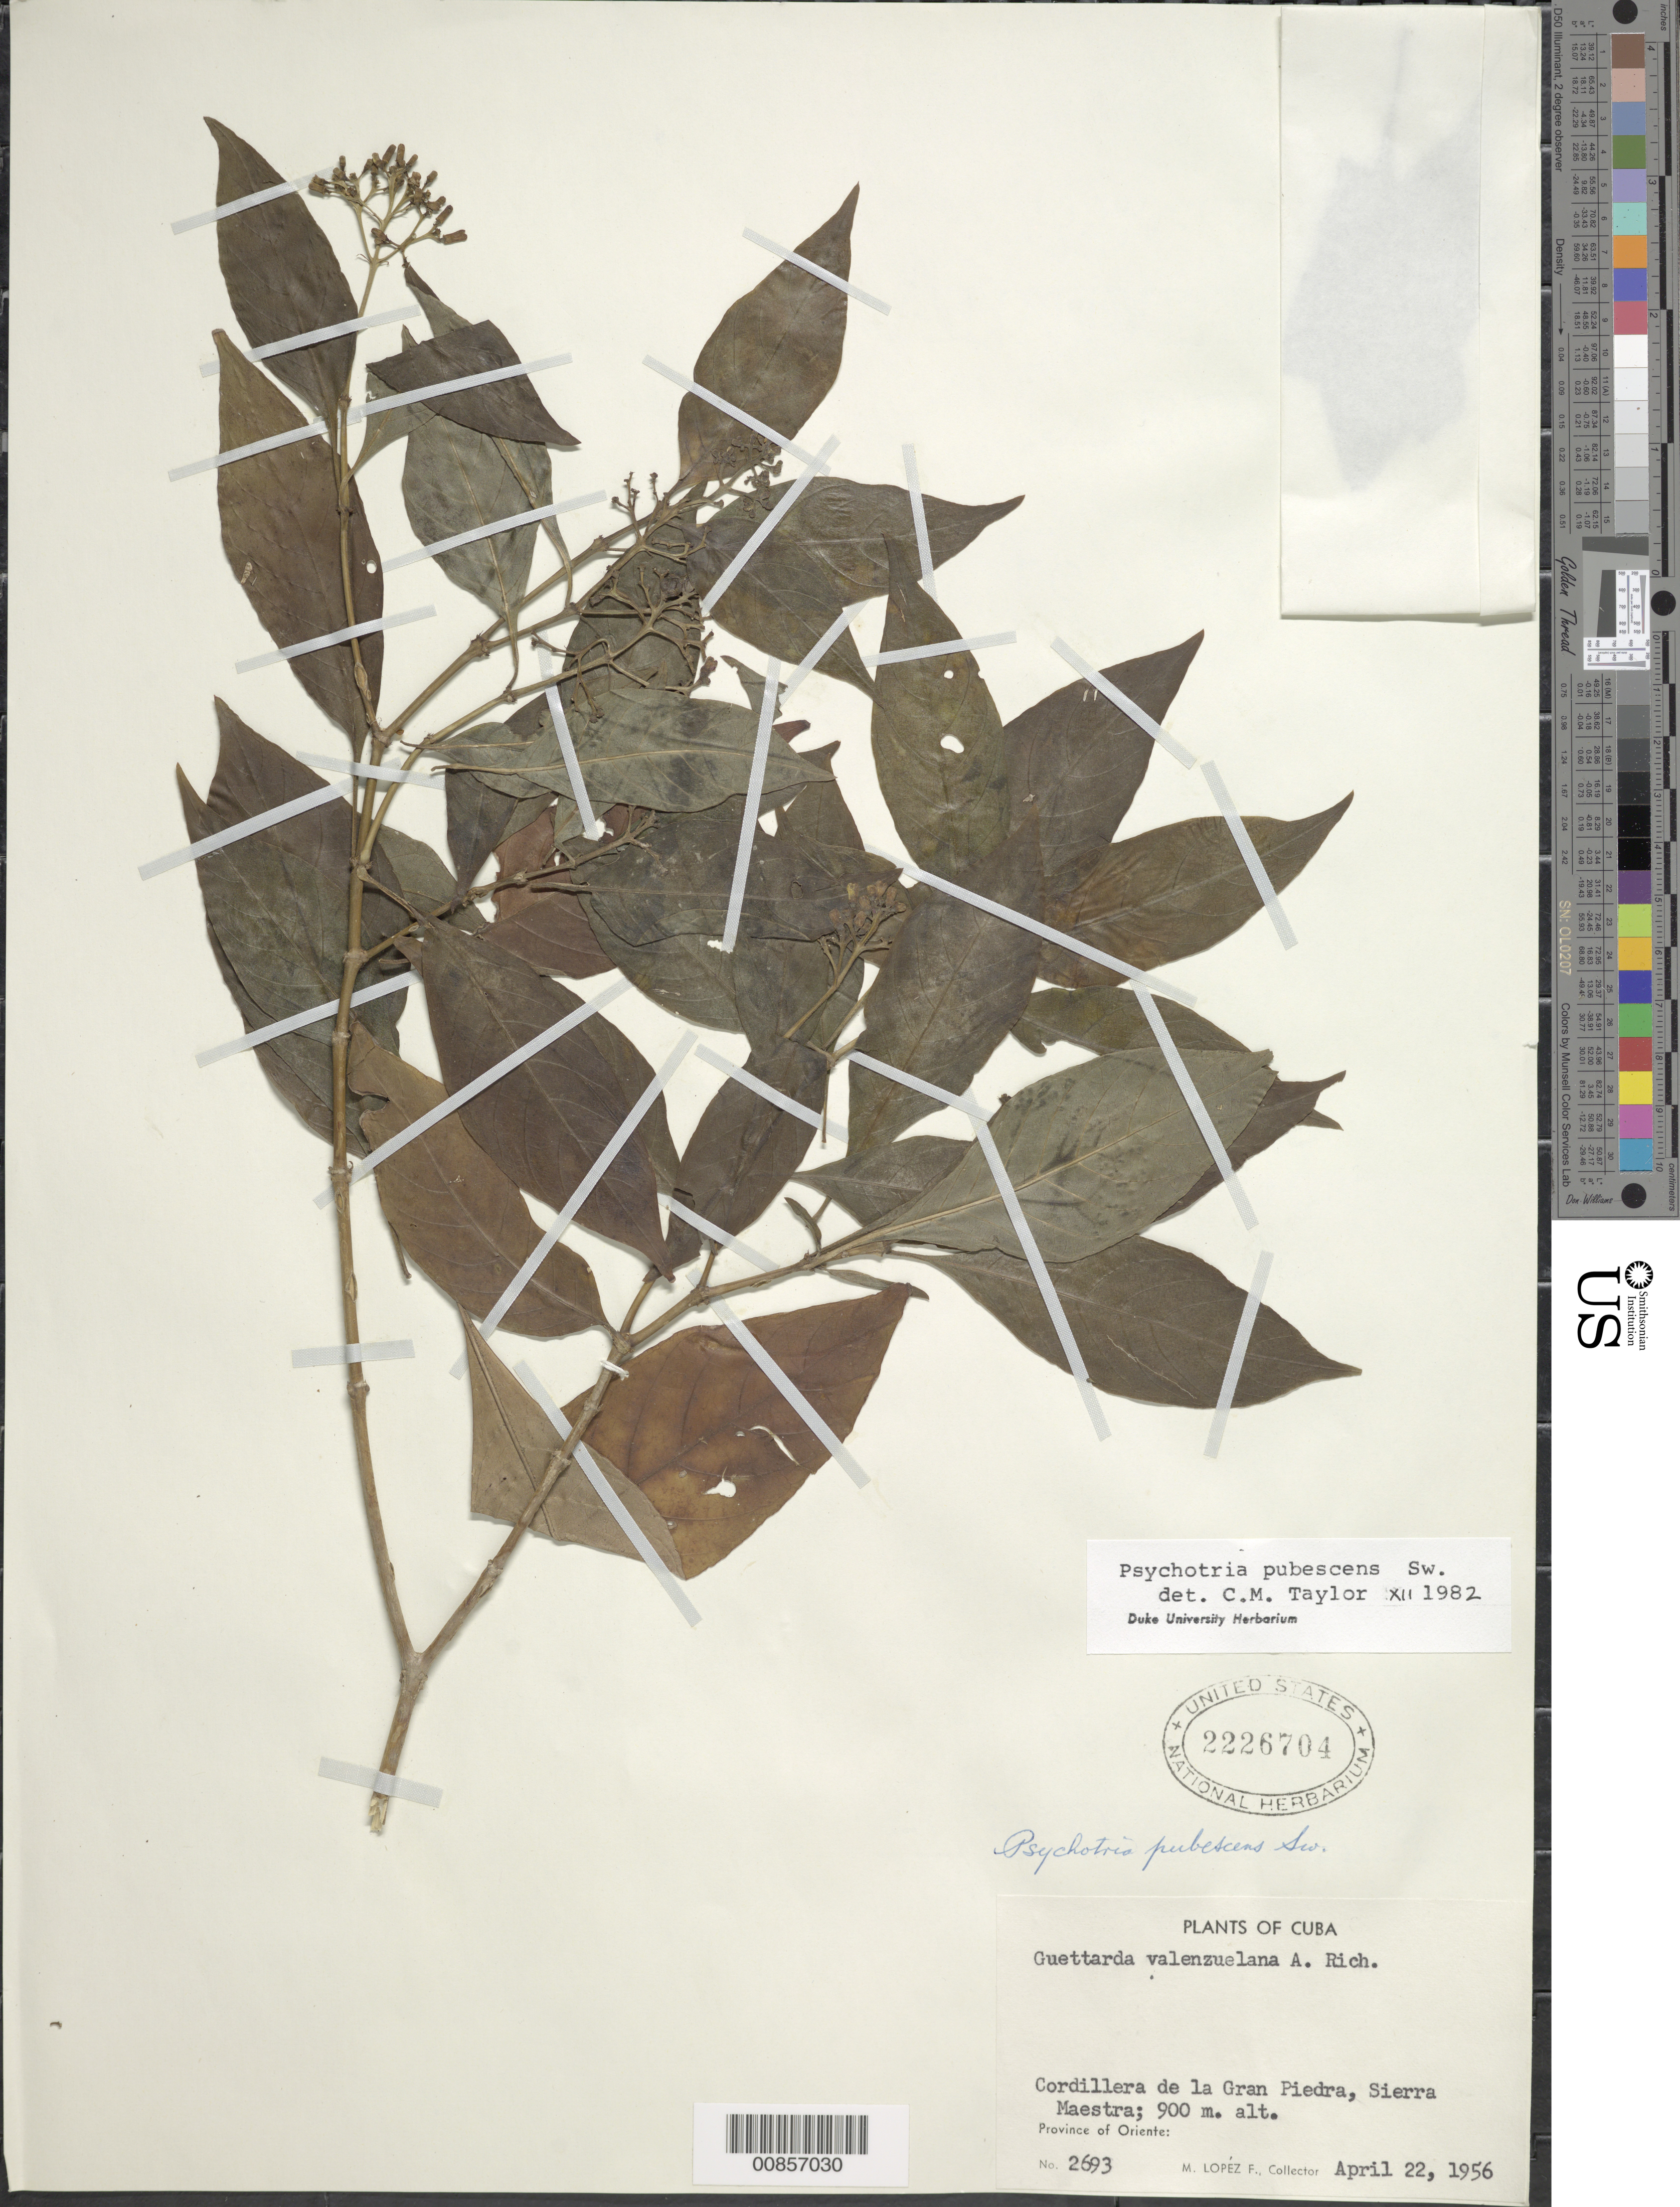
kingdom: Plantae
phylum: Tracheophyta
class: Magnoliopsida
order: Gentianales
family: Rubiaceae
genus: Psychotria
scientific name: Psychotria pubescens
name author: Sw.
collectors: M. López Figueiras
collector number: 2693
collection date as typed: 22 Apr 1956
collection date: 1956-04-22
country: Cuba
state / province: Oriente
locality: Cordillera de la Gran Piedra, Sierra Maestra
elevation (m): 900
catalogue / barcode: US 2226704